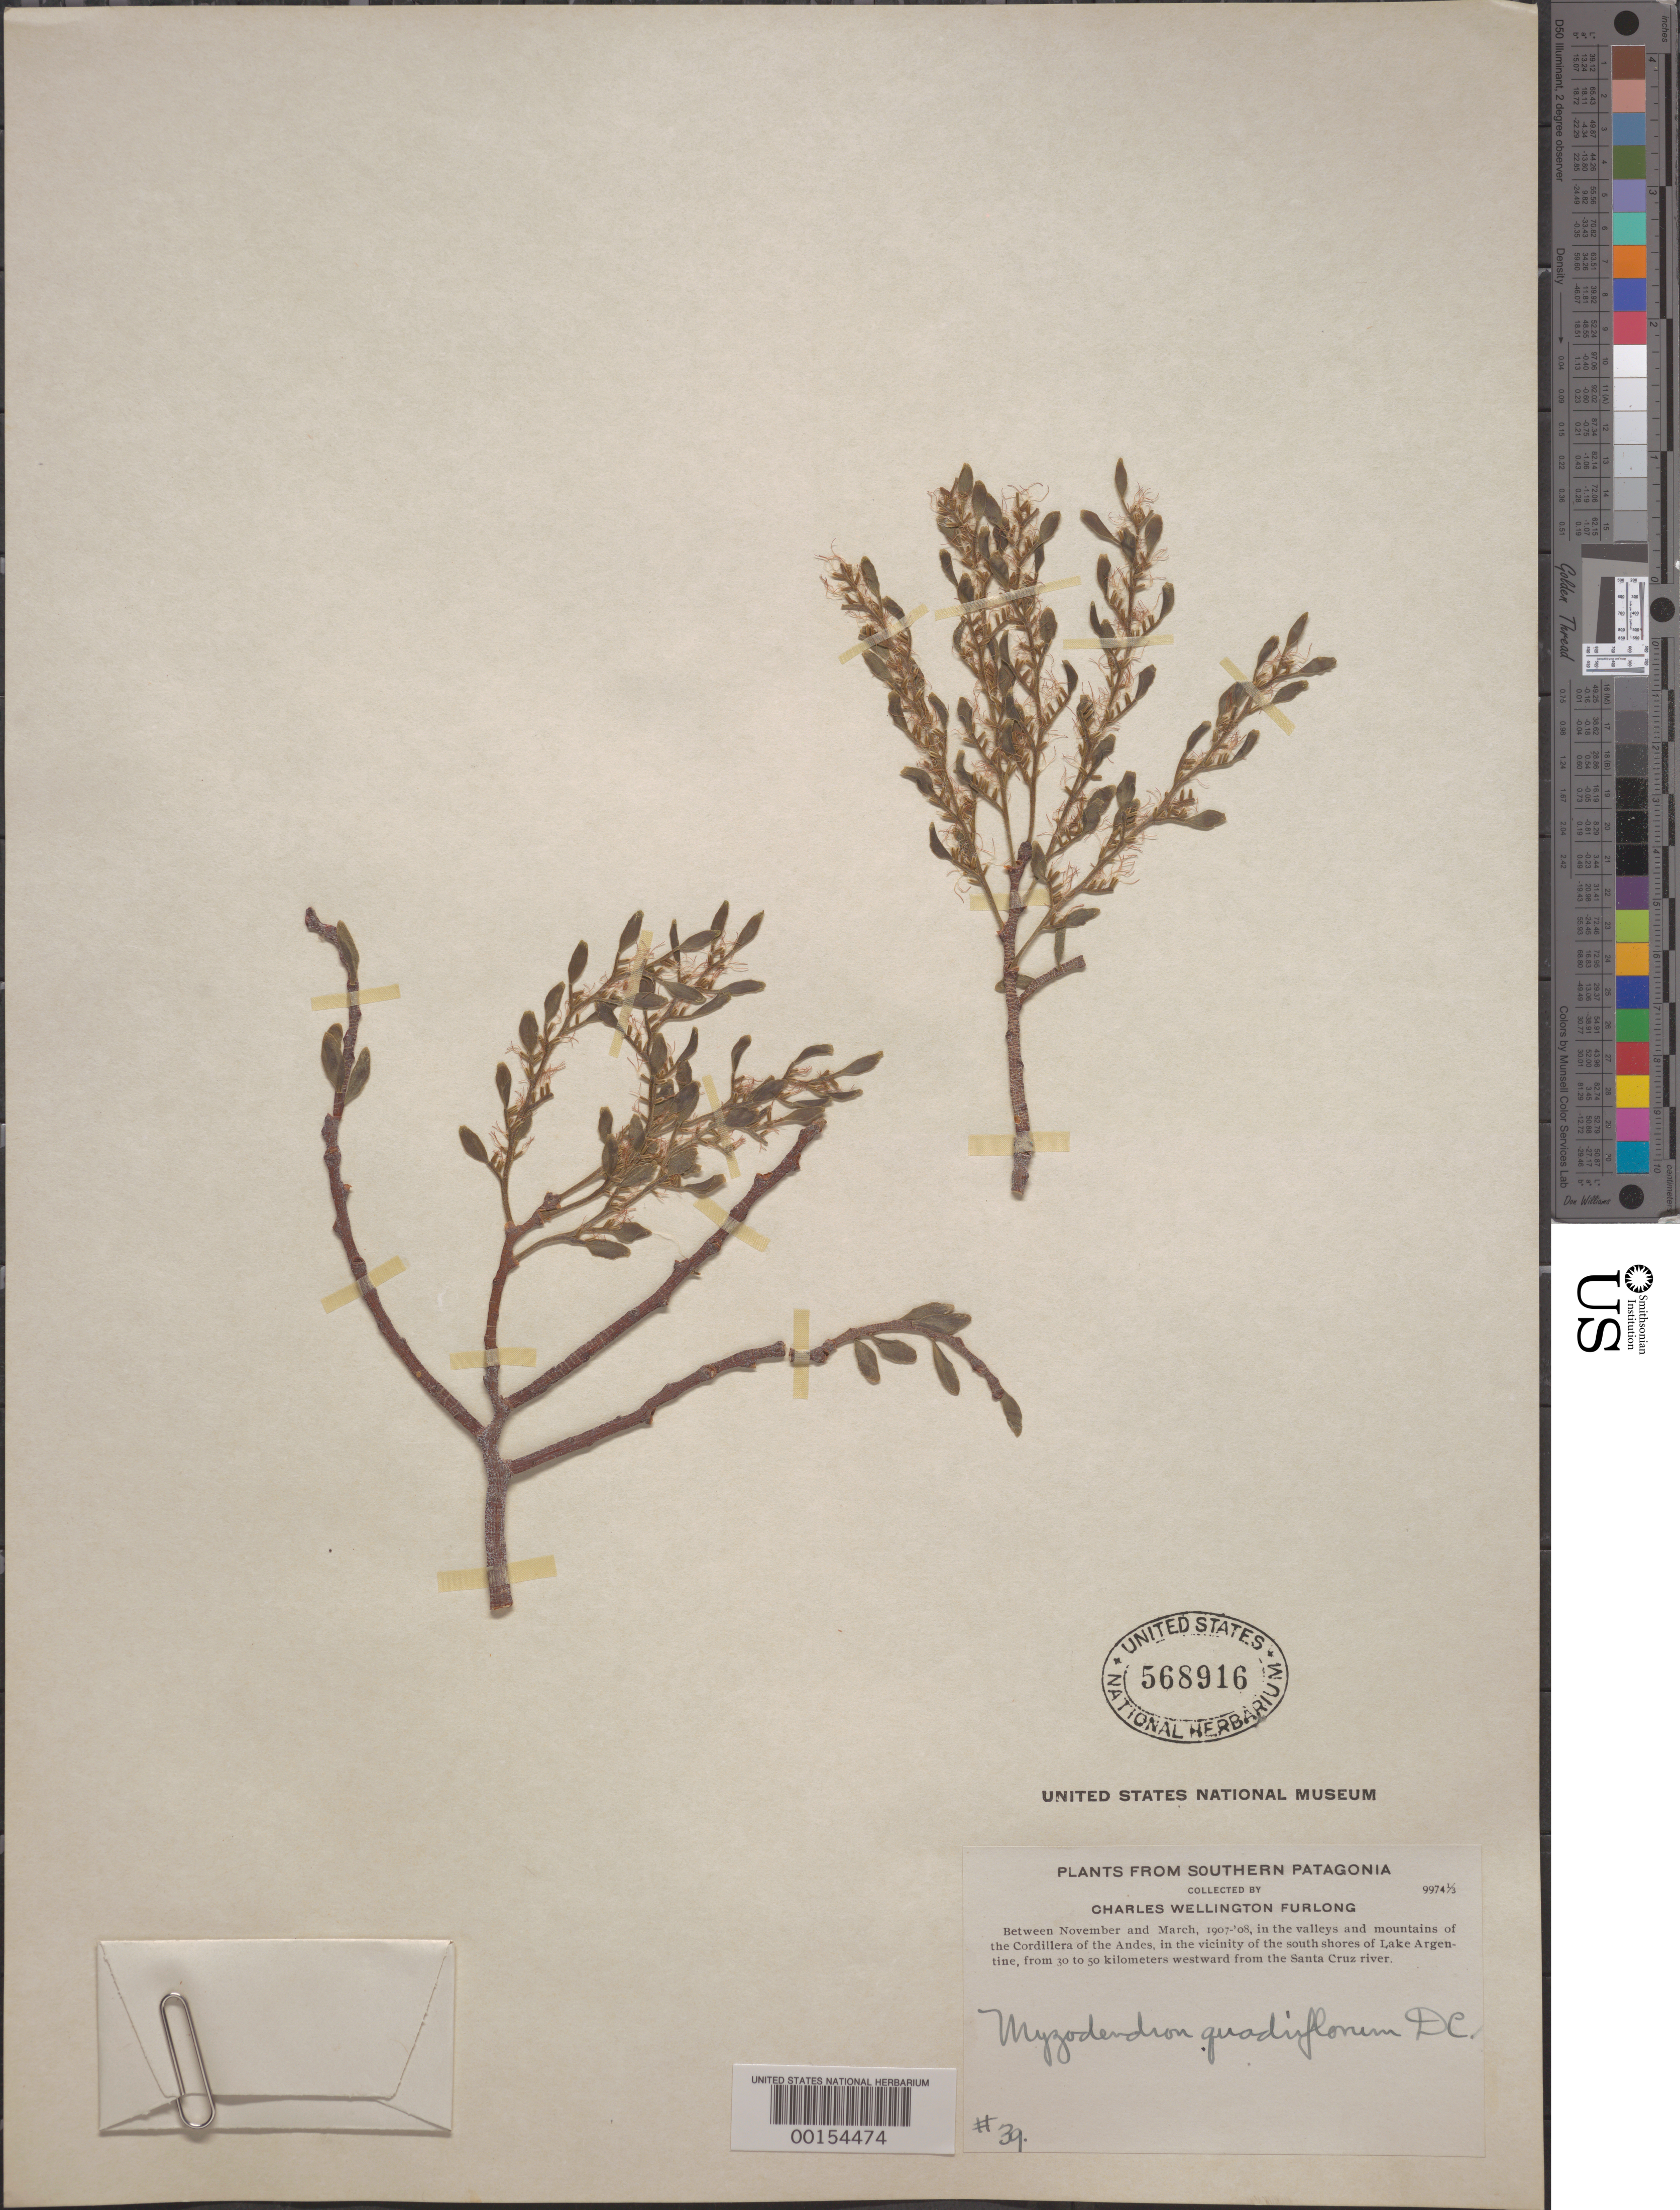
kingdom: Plantae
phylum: Tracheophyta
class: Magnoliopsida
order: Santalales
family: Misodendraceae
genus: Misodendrum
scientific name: Misodendrum quadriflorum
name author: DC.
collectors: C. Furlong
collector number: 39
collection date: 1907-11/1908-03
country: Argentina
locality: Southern Patagonia. In the valleys and mountains of the Cordillera of the Andes, in the vicinity of the south shores of Lake Argentine, from 30 to 50 kilometers westward from the Santa Cruz river.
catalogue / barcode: US 568916